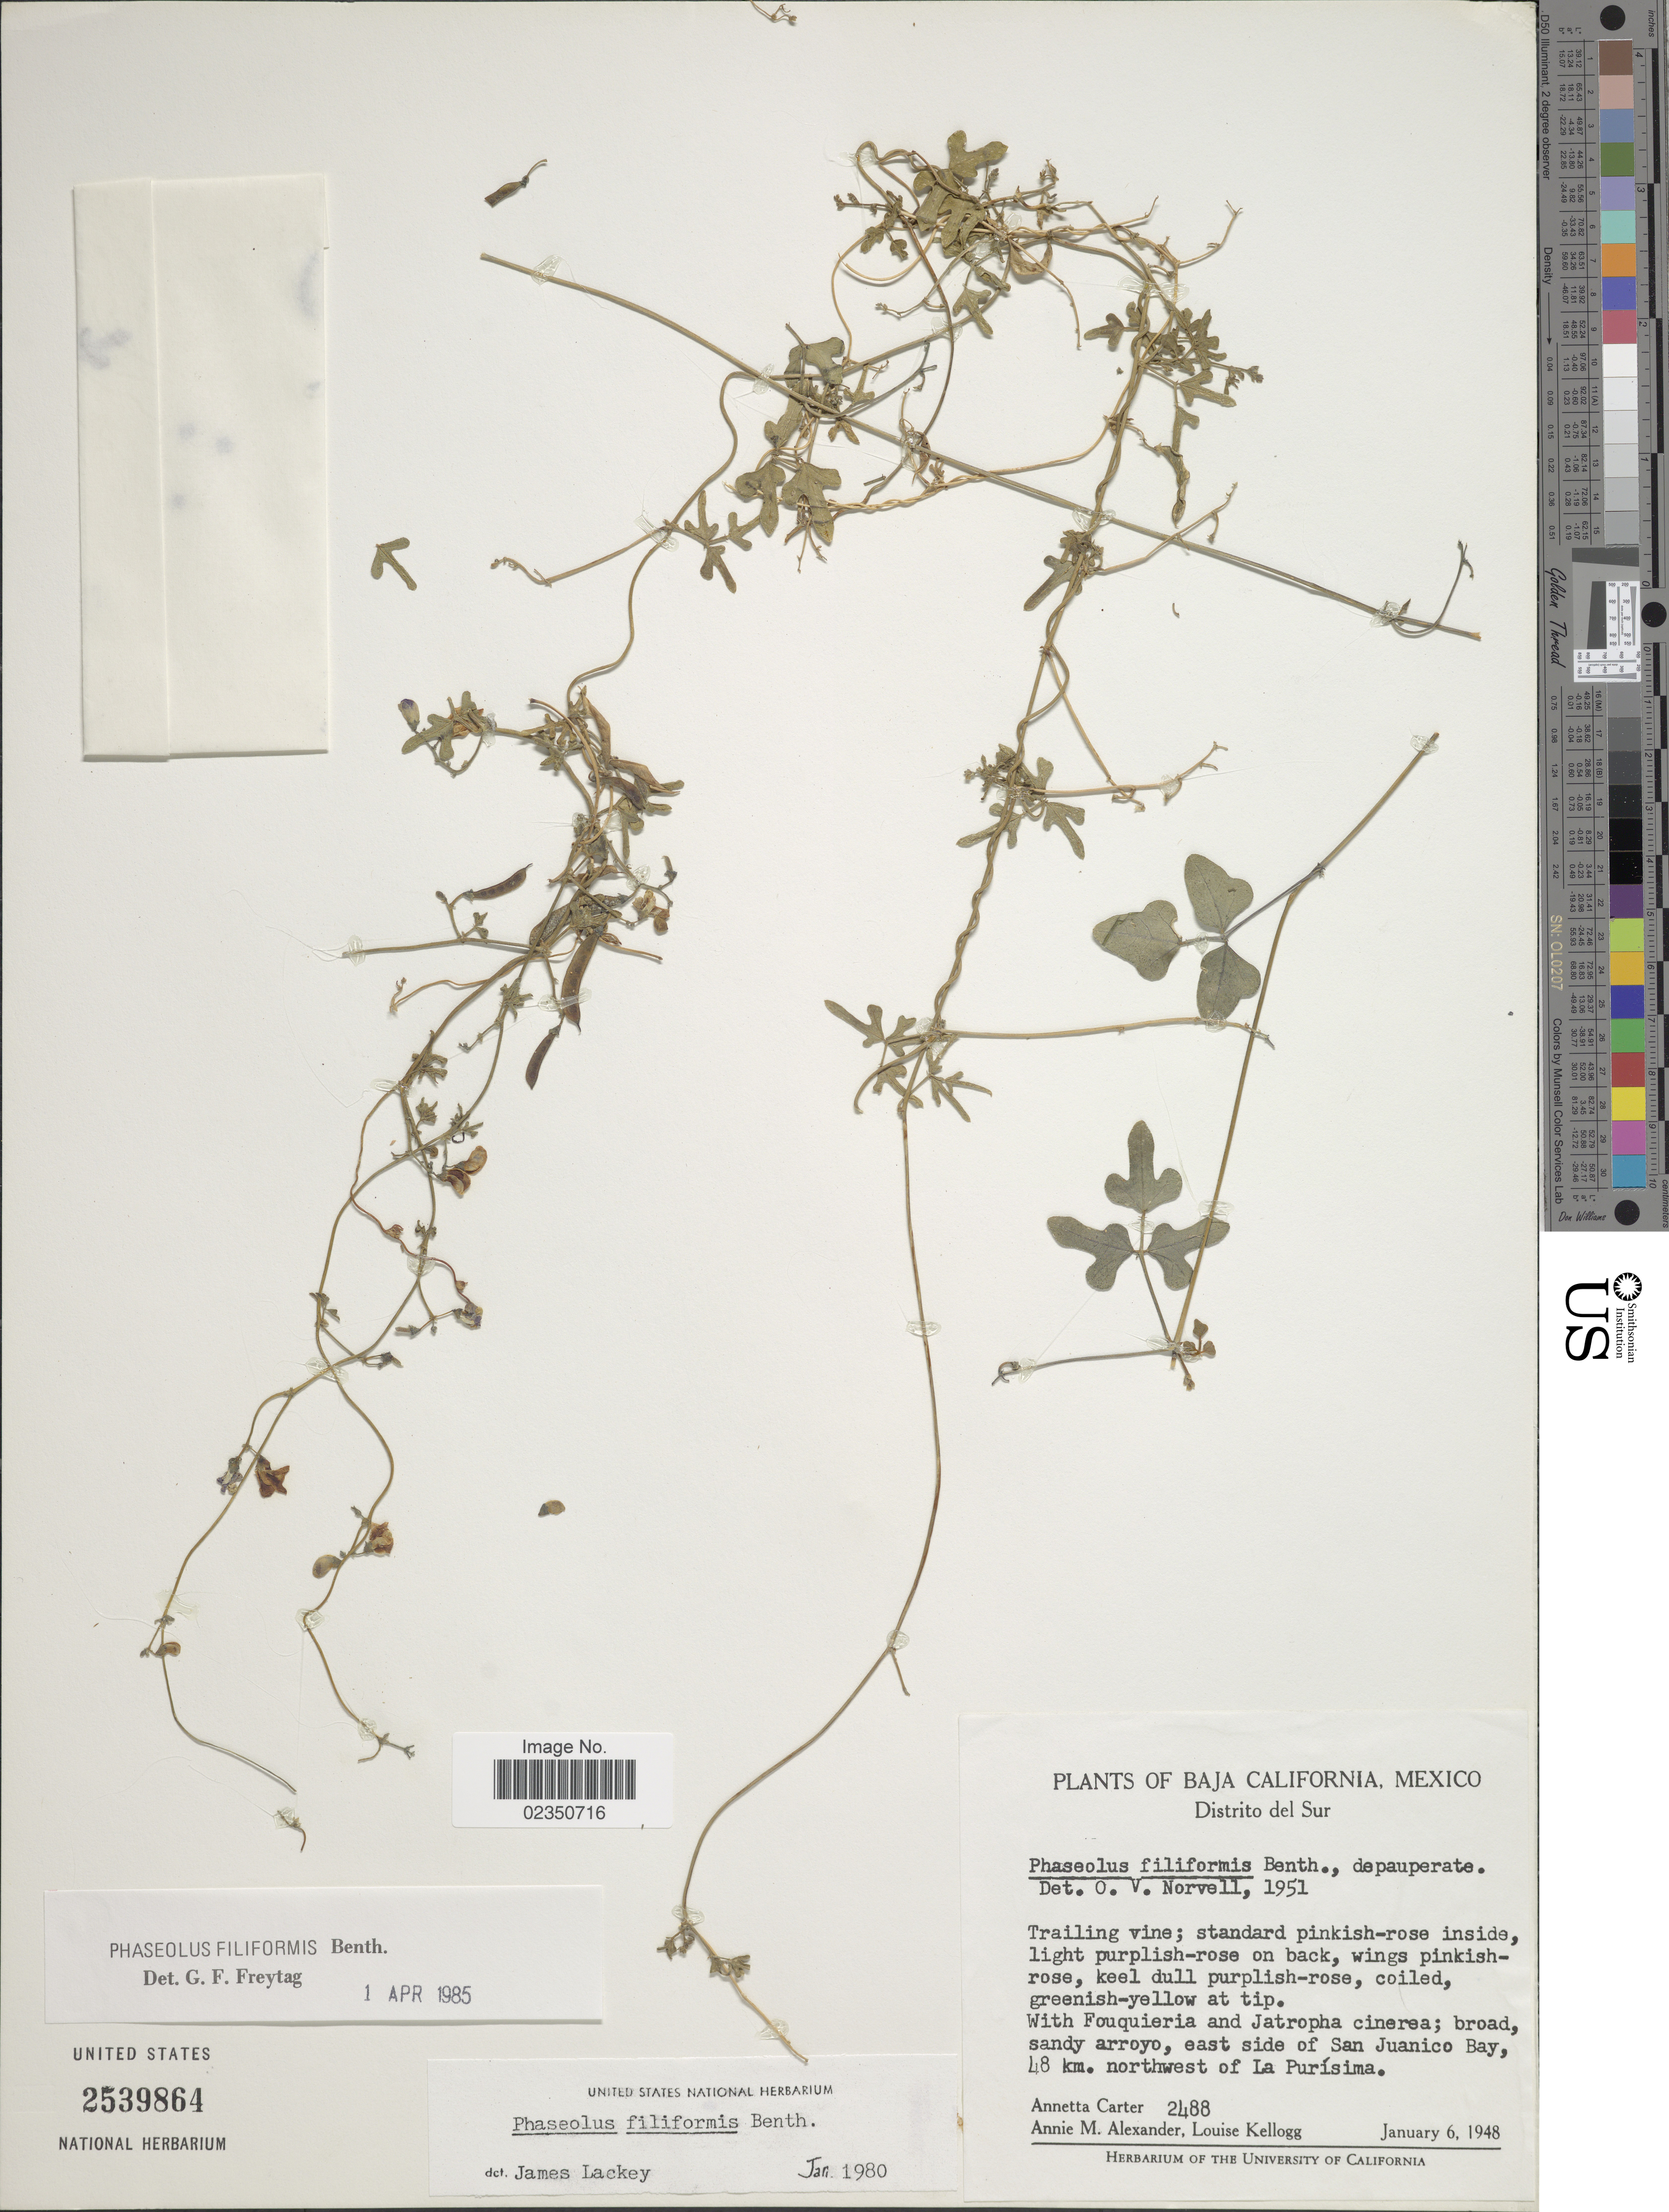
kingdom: Plantae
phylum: Tracheophyta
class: Magnoliopsida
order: Fabales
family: Fabaceae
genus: Phaseolus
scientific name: Phaseolus filiformis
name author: Benth.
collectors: A. Carter, A. M. Alexander & L. Kellogg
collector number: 2488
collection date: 1948-01-06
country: Mexico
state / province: Baja California Sur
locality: Distrito del Sur, sandy arroyo, east side of San Juanico Bay, 48 km. northwest of La Purisima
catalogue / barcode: US 2539864